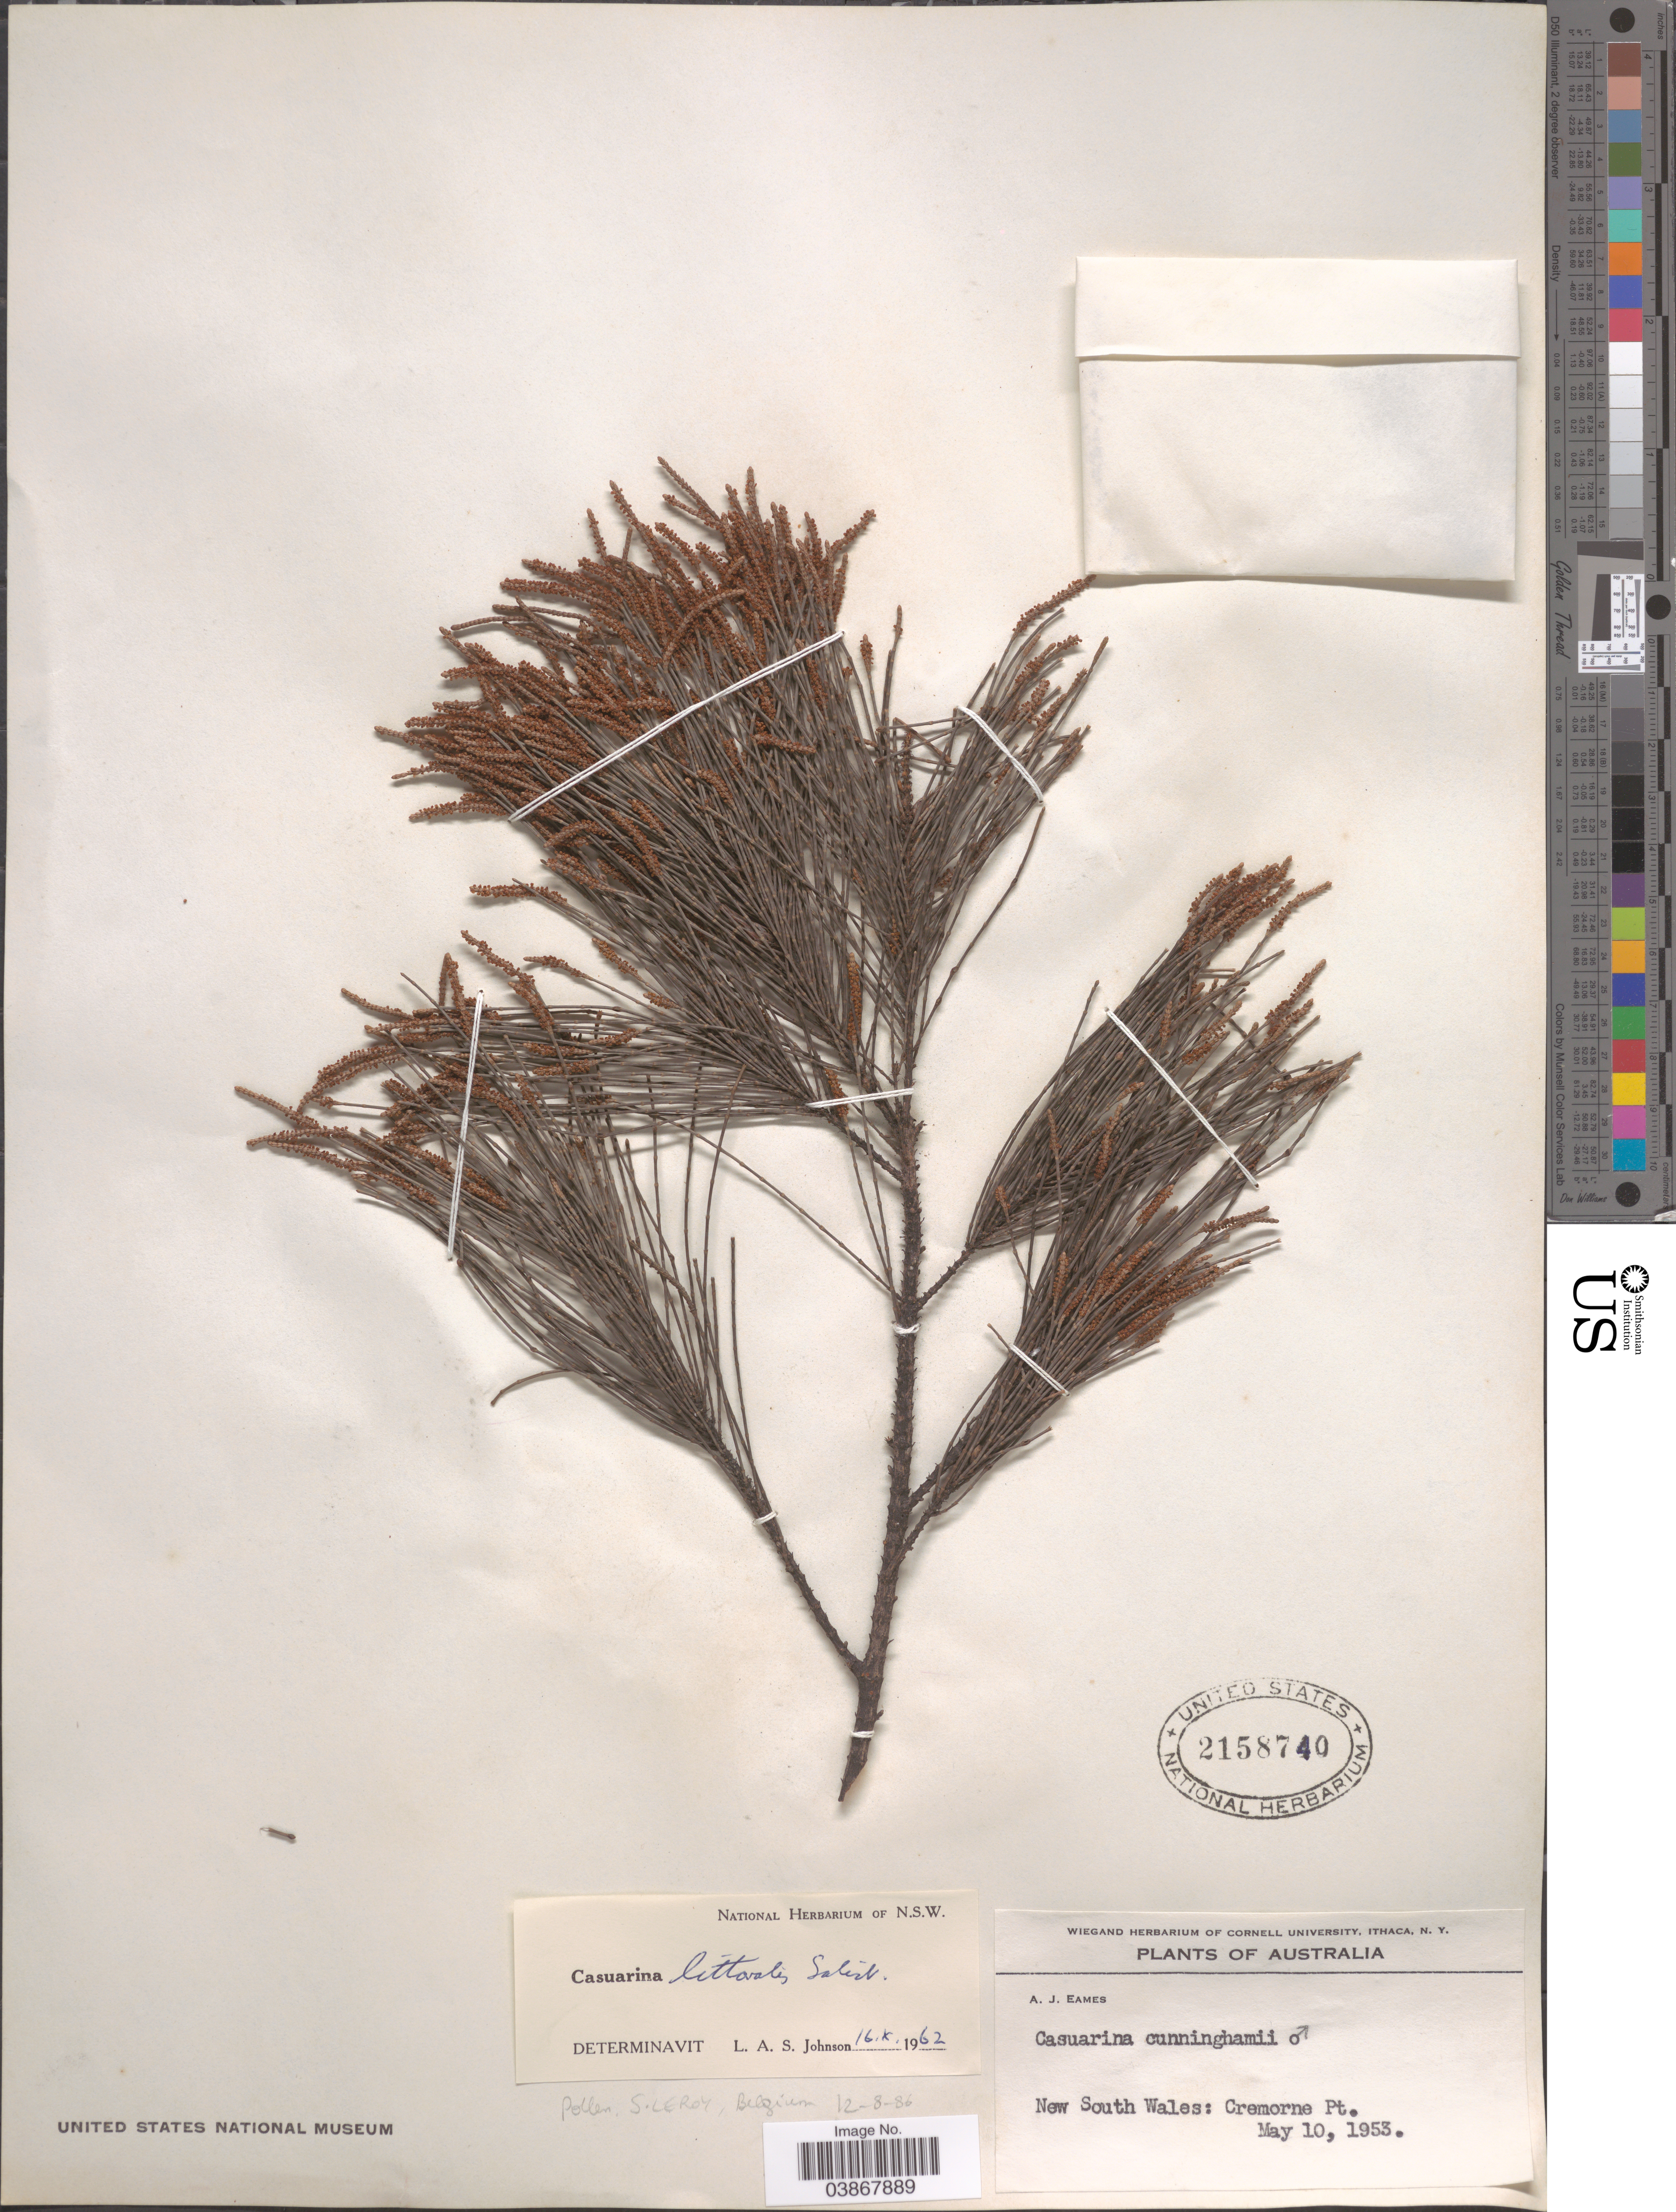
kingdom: Plantae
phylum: Tracheophyta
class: Magnoliopsida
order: Fagales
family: Casuarinaceae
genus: Casuarina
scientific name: Casuarina littoralis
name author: Salisb.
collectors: A. J. Eames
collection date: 1953-05-10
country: Australia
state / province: New South Wales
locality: Cremorne Pt.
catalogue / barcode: US 2158740